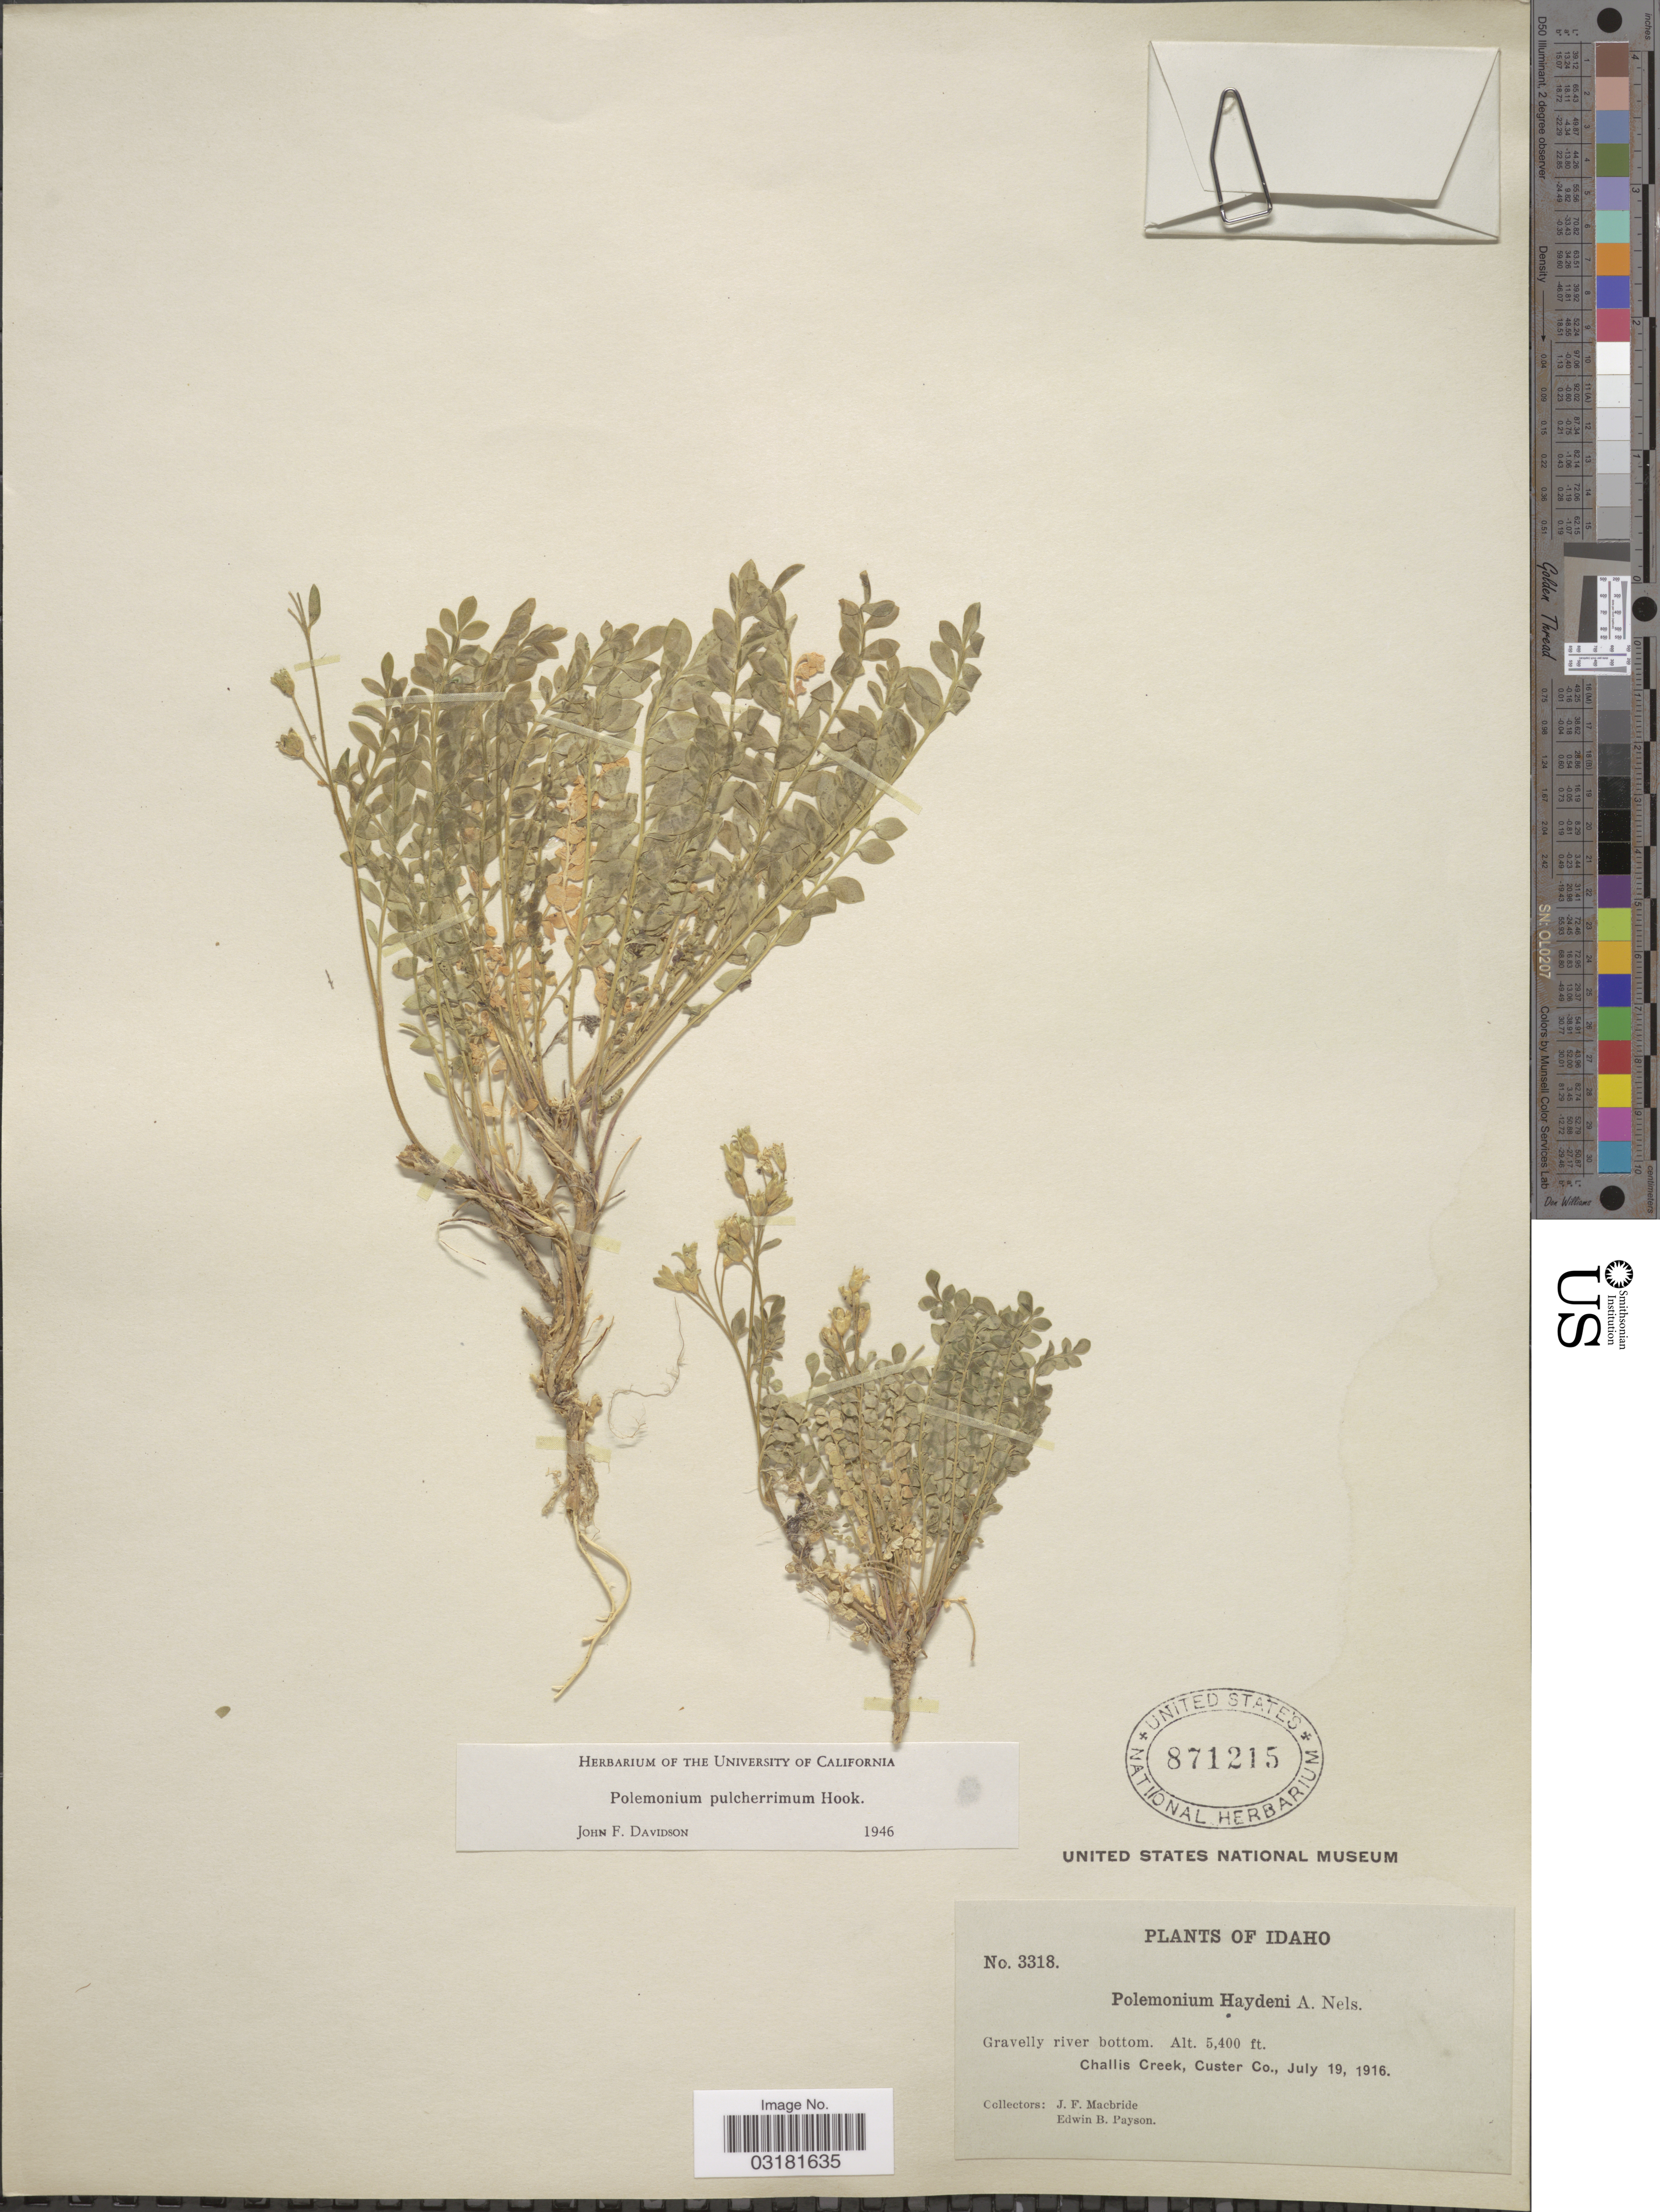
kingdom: Plantae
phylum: Tracheophyta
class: Magnoliopsida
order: Ericales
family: Polemoniaceae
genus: Polemonium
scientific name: Polemonium pulcherrimum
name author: Hook.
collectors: J. F. Macbride & E. B. Payson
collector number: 3318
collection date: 1916-07-19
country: United States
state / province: Idaho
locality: Gravelly river bottom. Challis Creek, Custer Co.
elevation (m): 1646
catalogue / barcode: US 871215